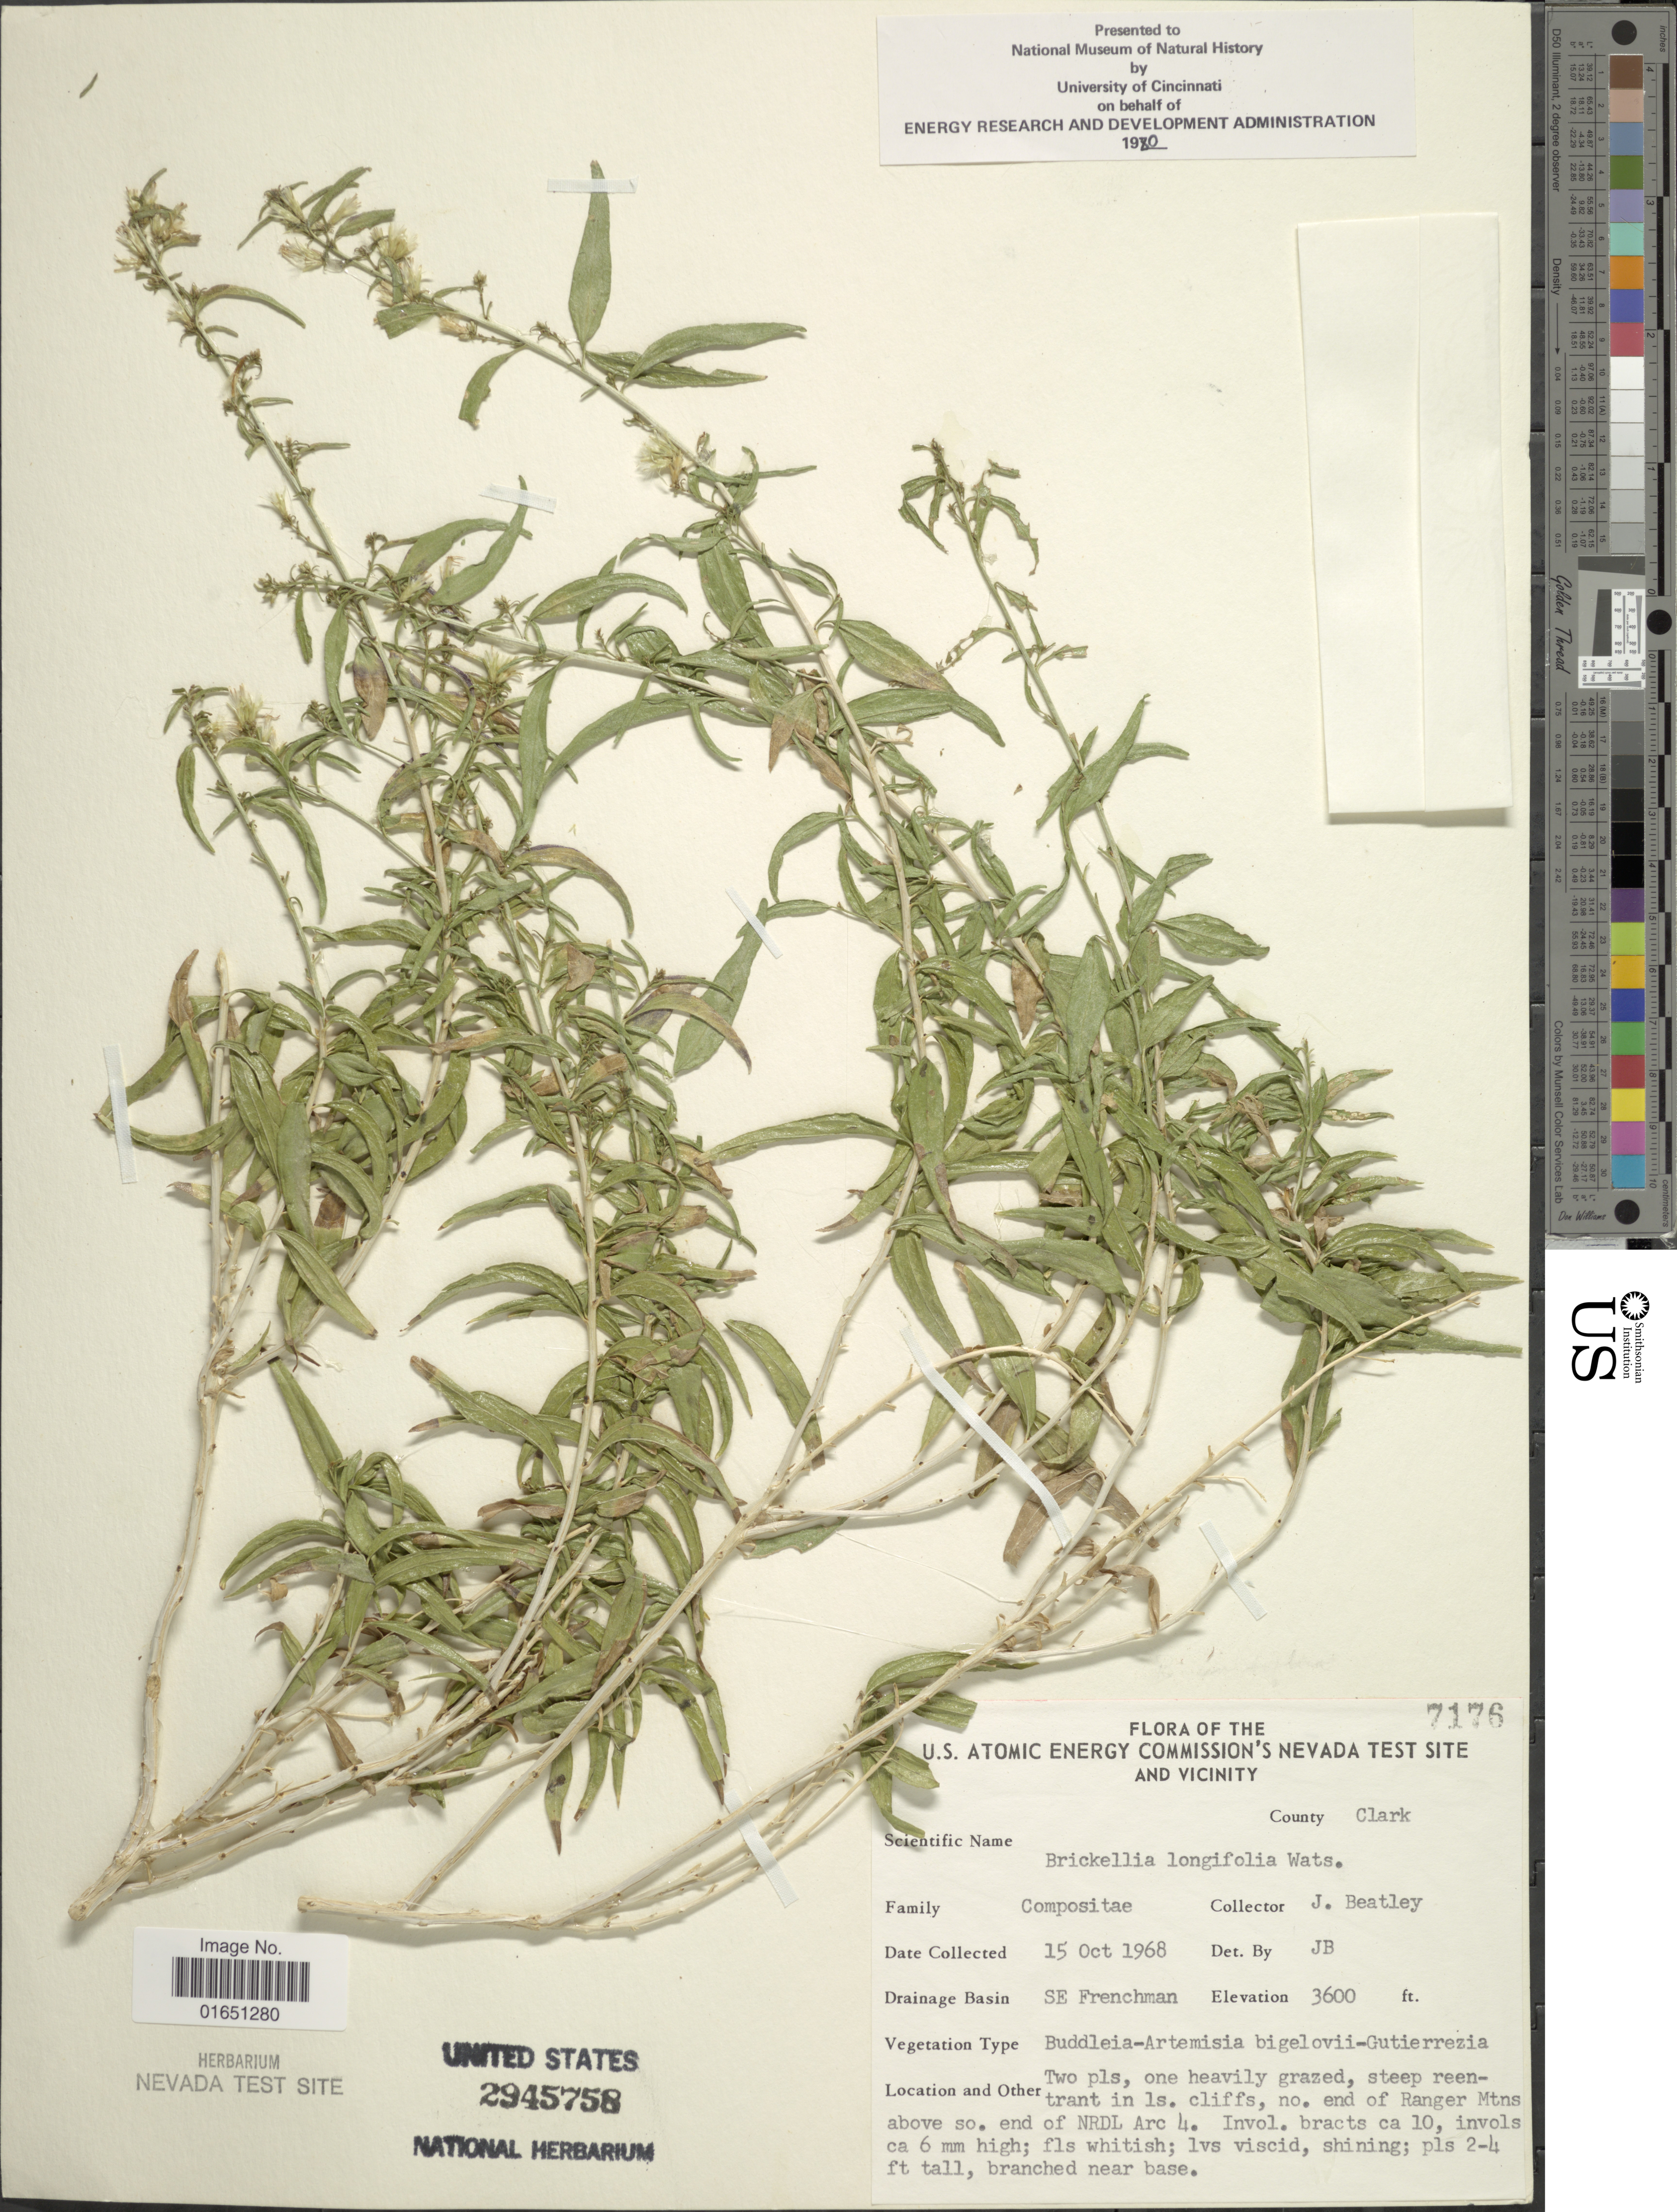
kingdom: Plantae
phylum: Tracheophyta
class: Magnoliopsida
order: Asterales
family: Asteraceae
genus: Brickellia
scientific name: Brickellia longifolia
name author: S. Watson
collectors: J. C. Beatley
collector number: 7176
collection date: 1968-10-15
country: United States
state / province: Nevada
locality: U. S. Atomic Energy Commission's Nevada Test Site and Vicinity County Nye, Drainage Basin: SE Frenchman, End of Ranger Mtns above so. end of NRDL Arc 4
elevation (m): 1097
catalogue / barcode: US 2945758